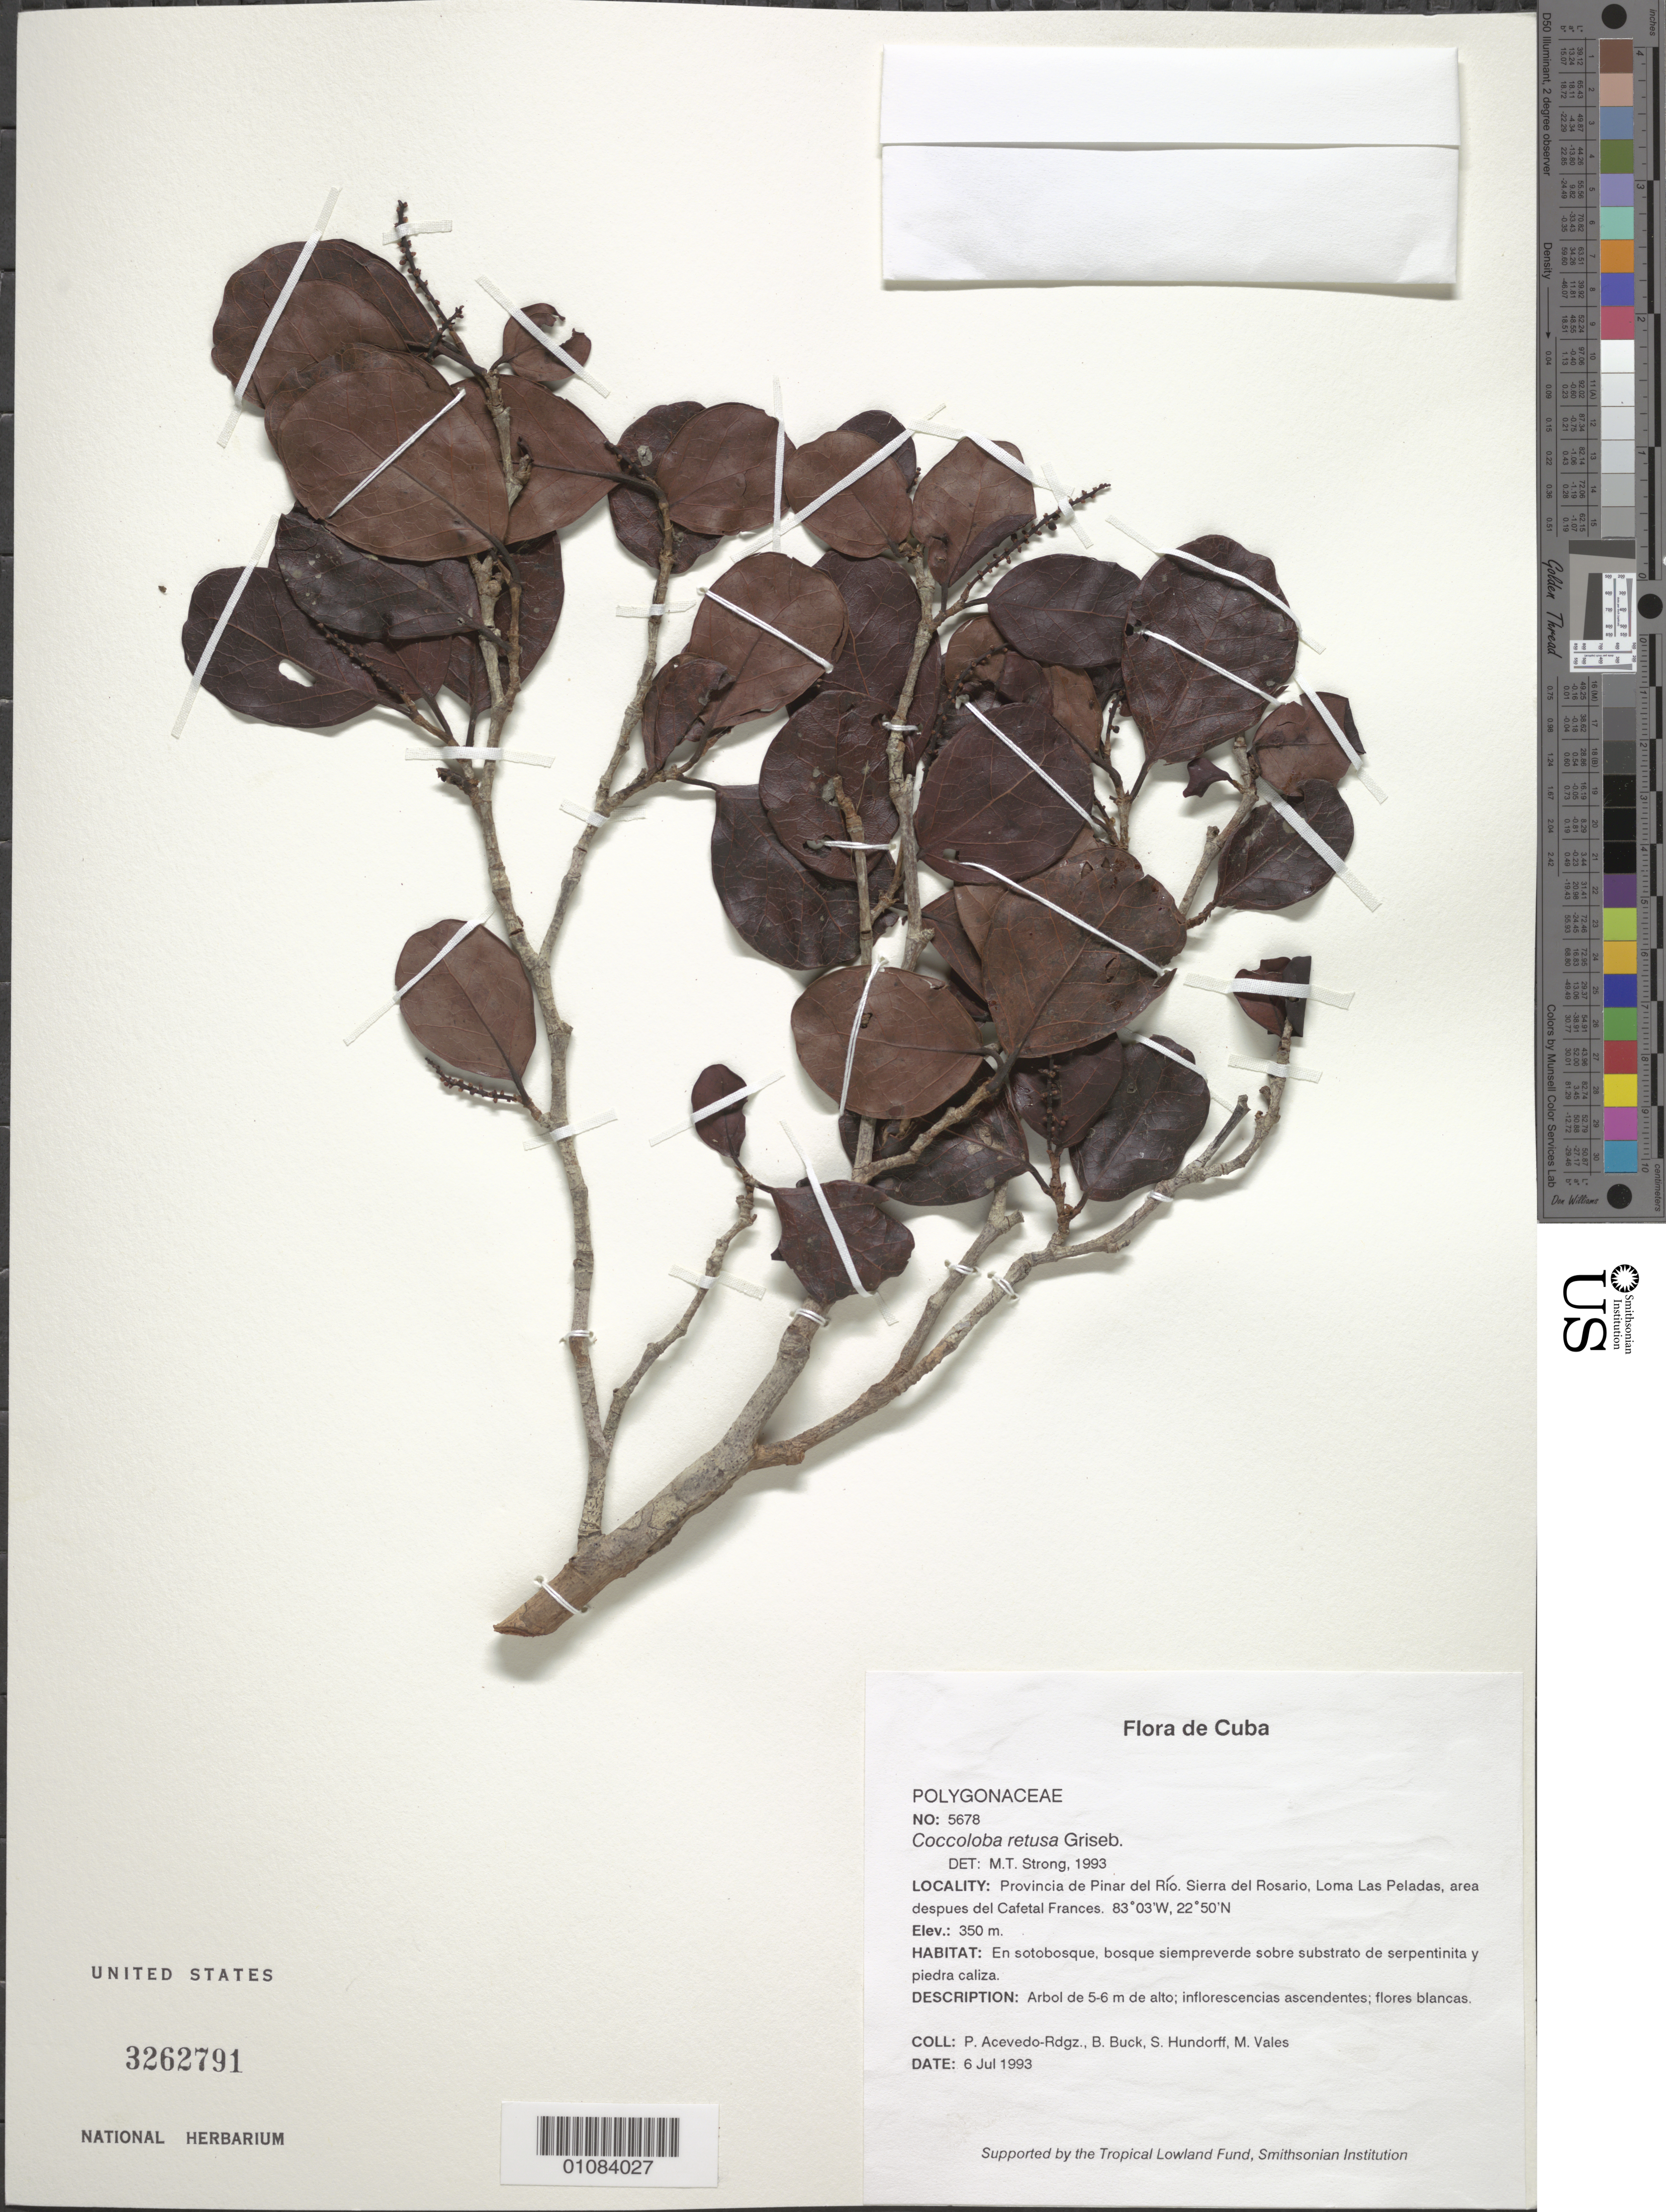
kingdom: Plantae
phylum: Tracheophyta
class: Magnoliopsida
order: Caryophyllales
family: Polygonaceae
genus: Coccoloba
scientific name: Coccoloba retusa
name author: Griseb.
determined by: Strong, M. T., (US), Smithsonian Institution - National Museum of Natural History (UNITED STATES)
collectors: P. Acevedo-Rodr., B. Buck, S. Hundorf & M. Vales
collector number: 5678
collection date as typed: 06 Jul 1993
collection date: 1993-07-06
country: Cuba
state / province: Pinar del Rio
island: Cuba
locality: Provincia de Pinar del Rio, Sierra del Rosario, Loma Las Pelades, area despues del Cafetal Frances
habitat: En sotobosque, bosque siempreverde sobre substrato de serpentinita y piedra caliza.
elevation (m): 350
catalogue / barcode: US 3262791